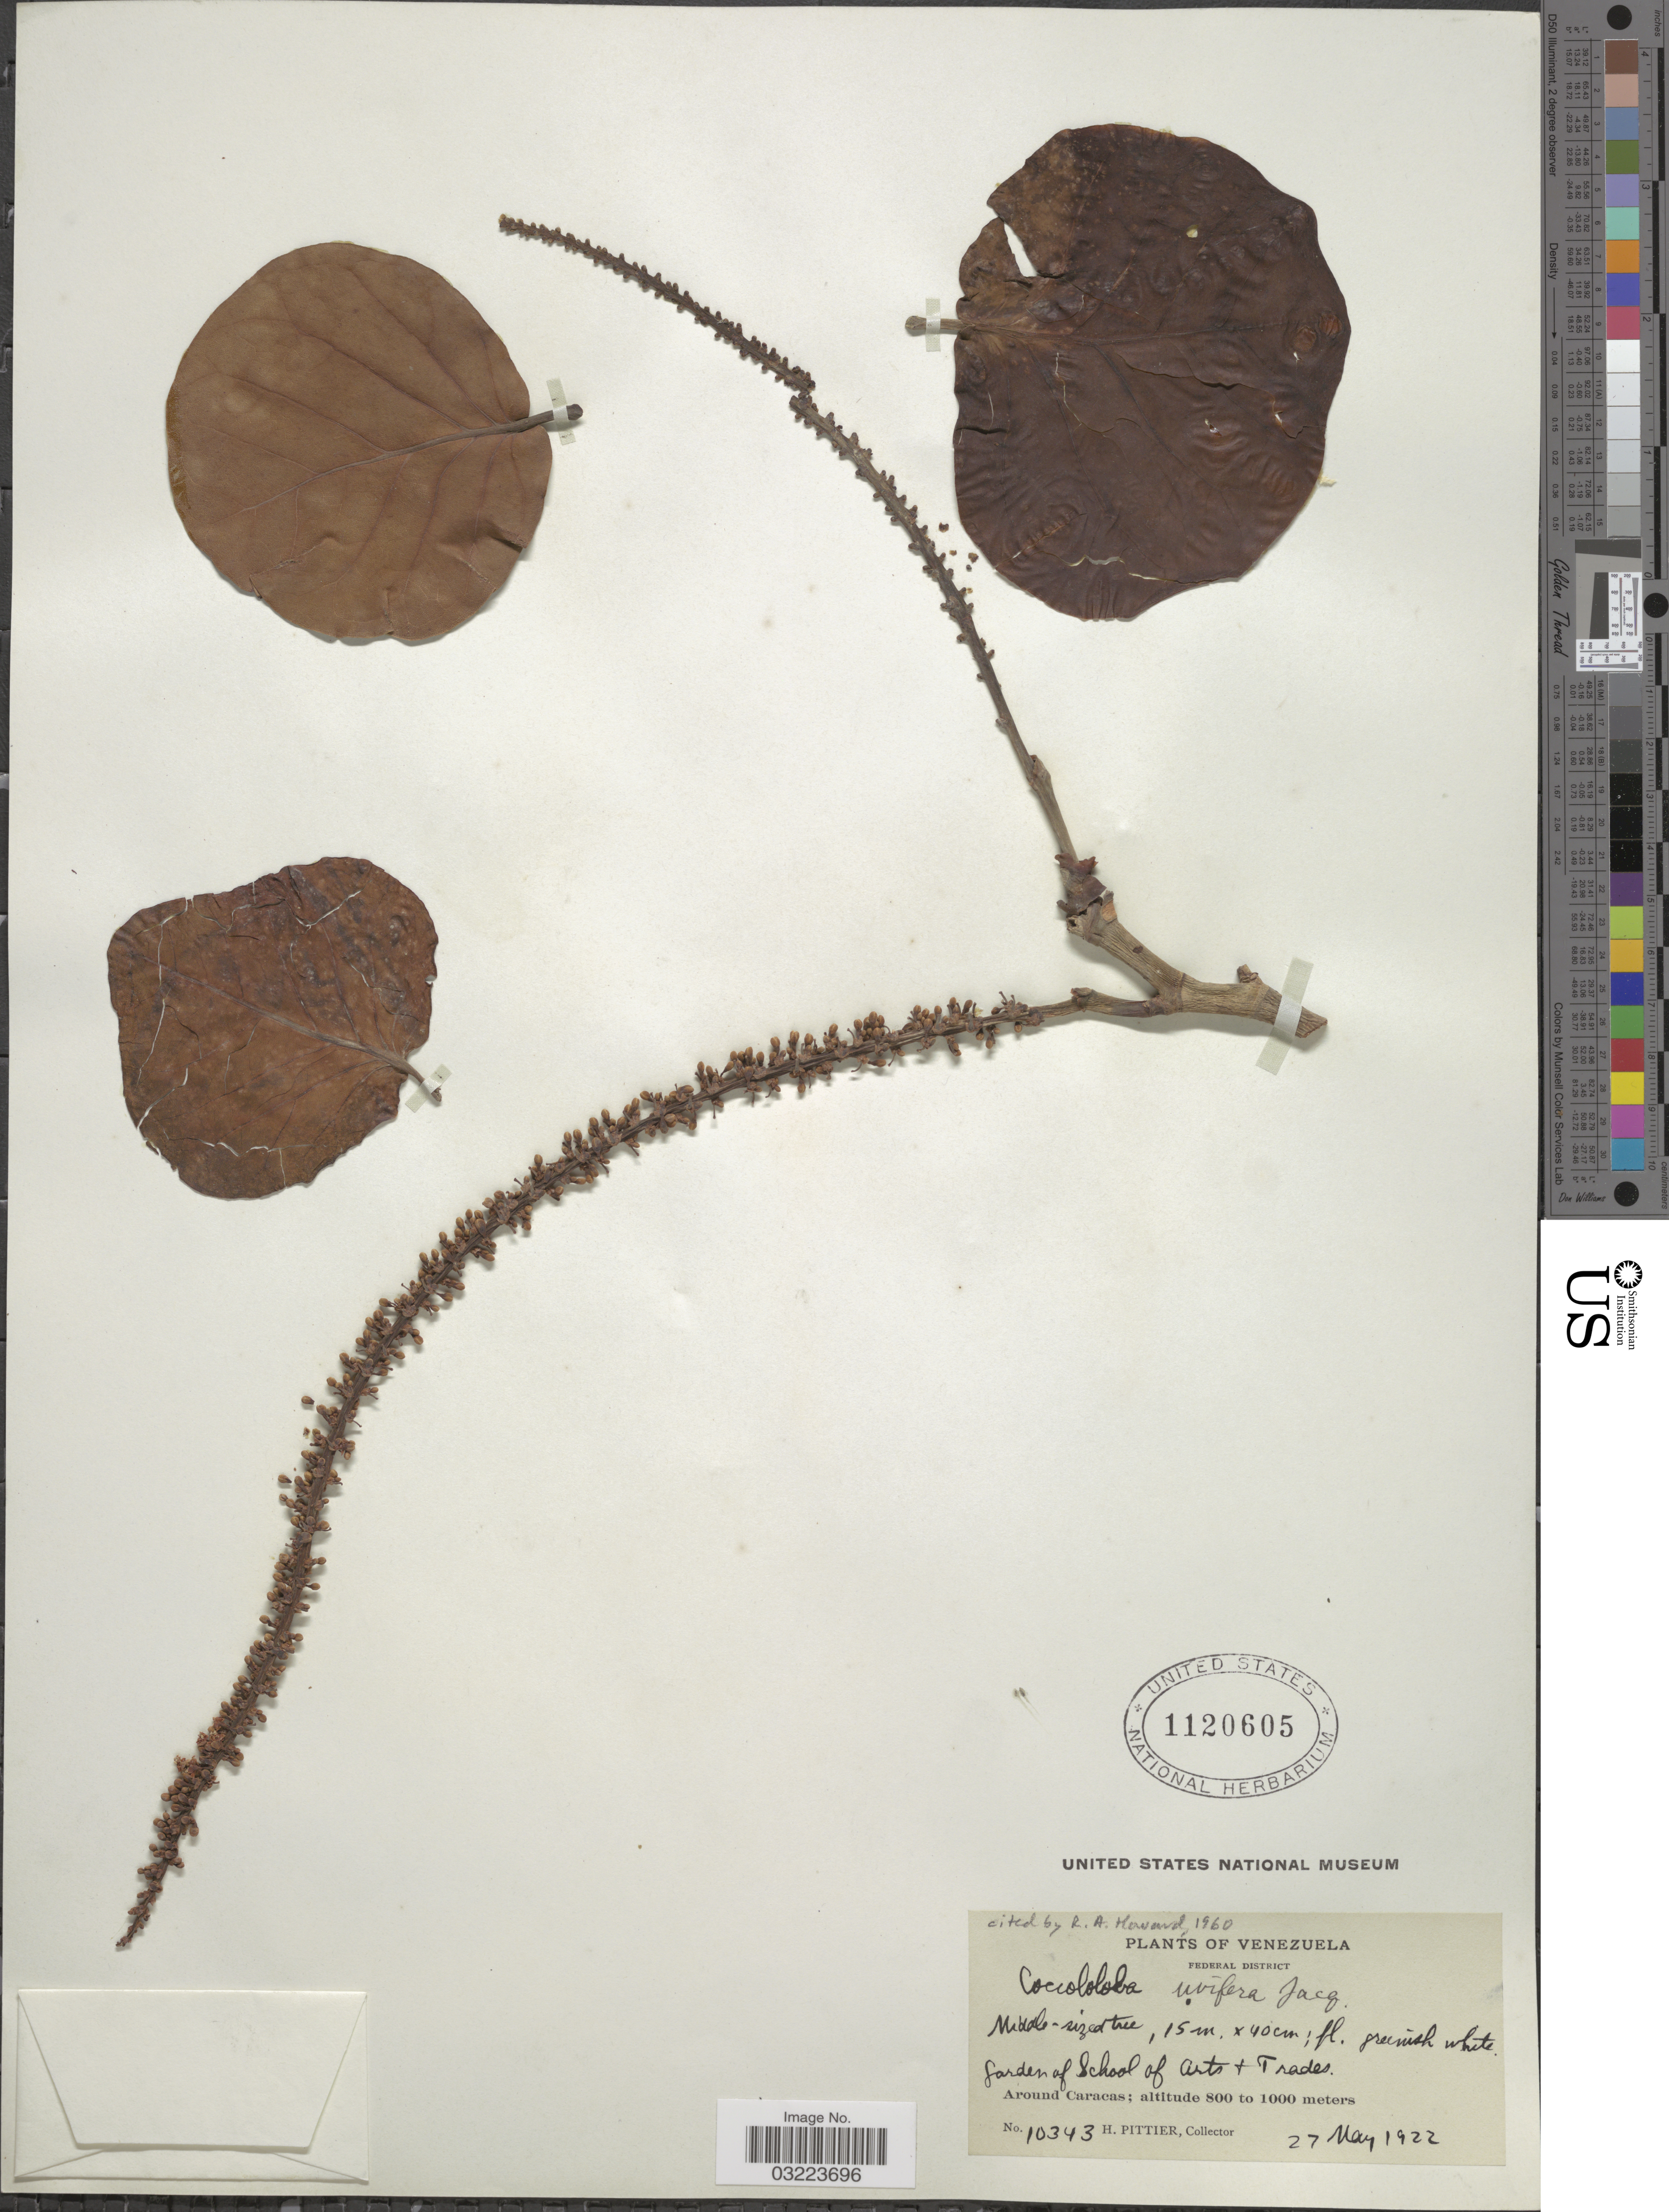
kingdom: Plantae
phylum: Tracheophyta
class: Magnoliopsida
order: Caryophyllales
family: Polygonaceae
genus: Coccoloba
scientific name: Coccoloba uvifera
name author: L.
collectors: H. F. Pittier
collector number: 10343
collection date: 1922-05-27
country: Venezuela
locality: Federal District. Around Caracas. Garden of School of Arts & Trades.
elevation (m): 800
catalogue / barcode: US 1120605